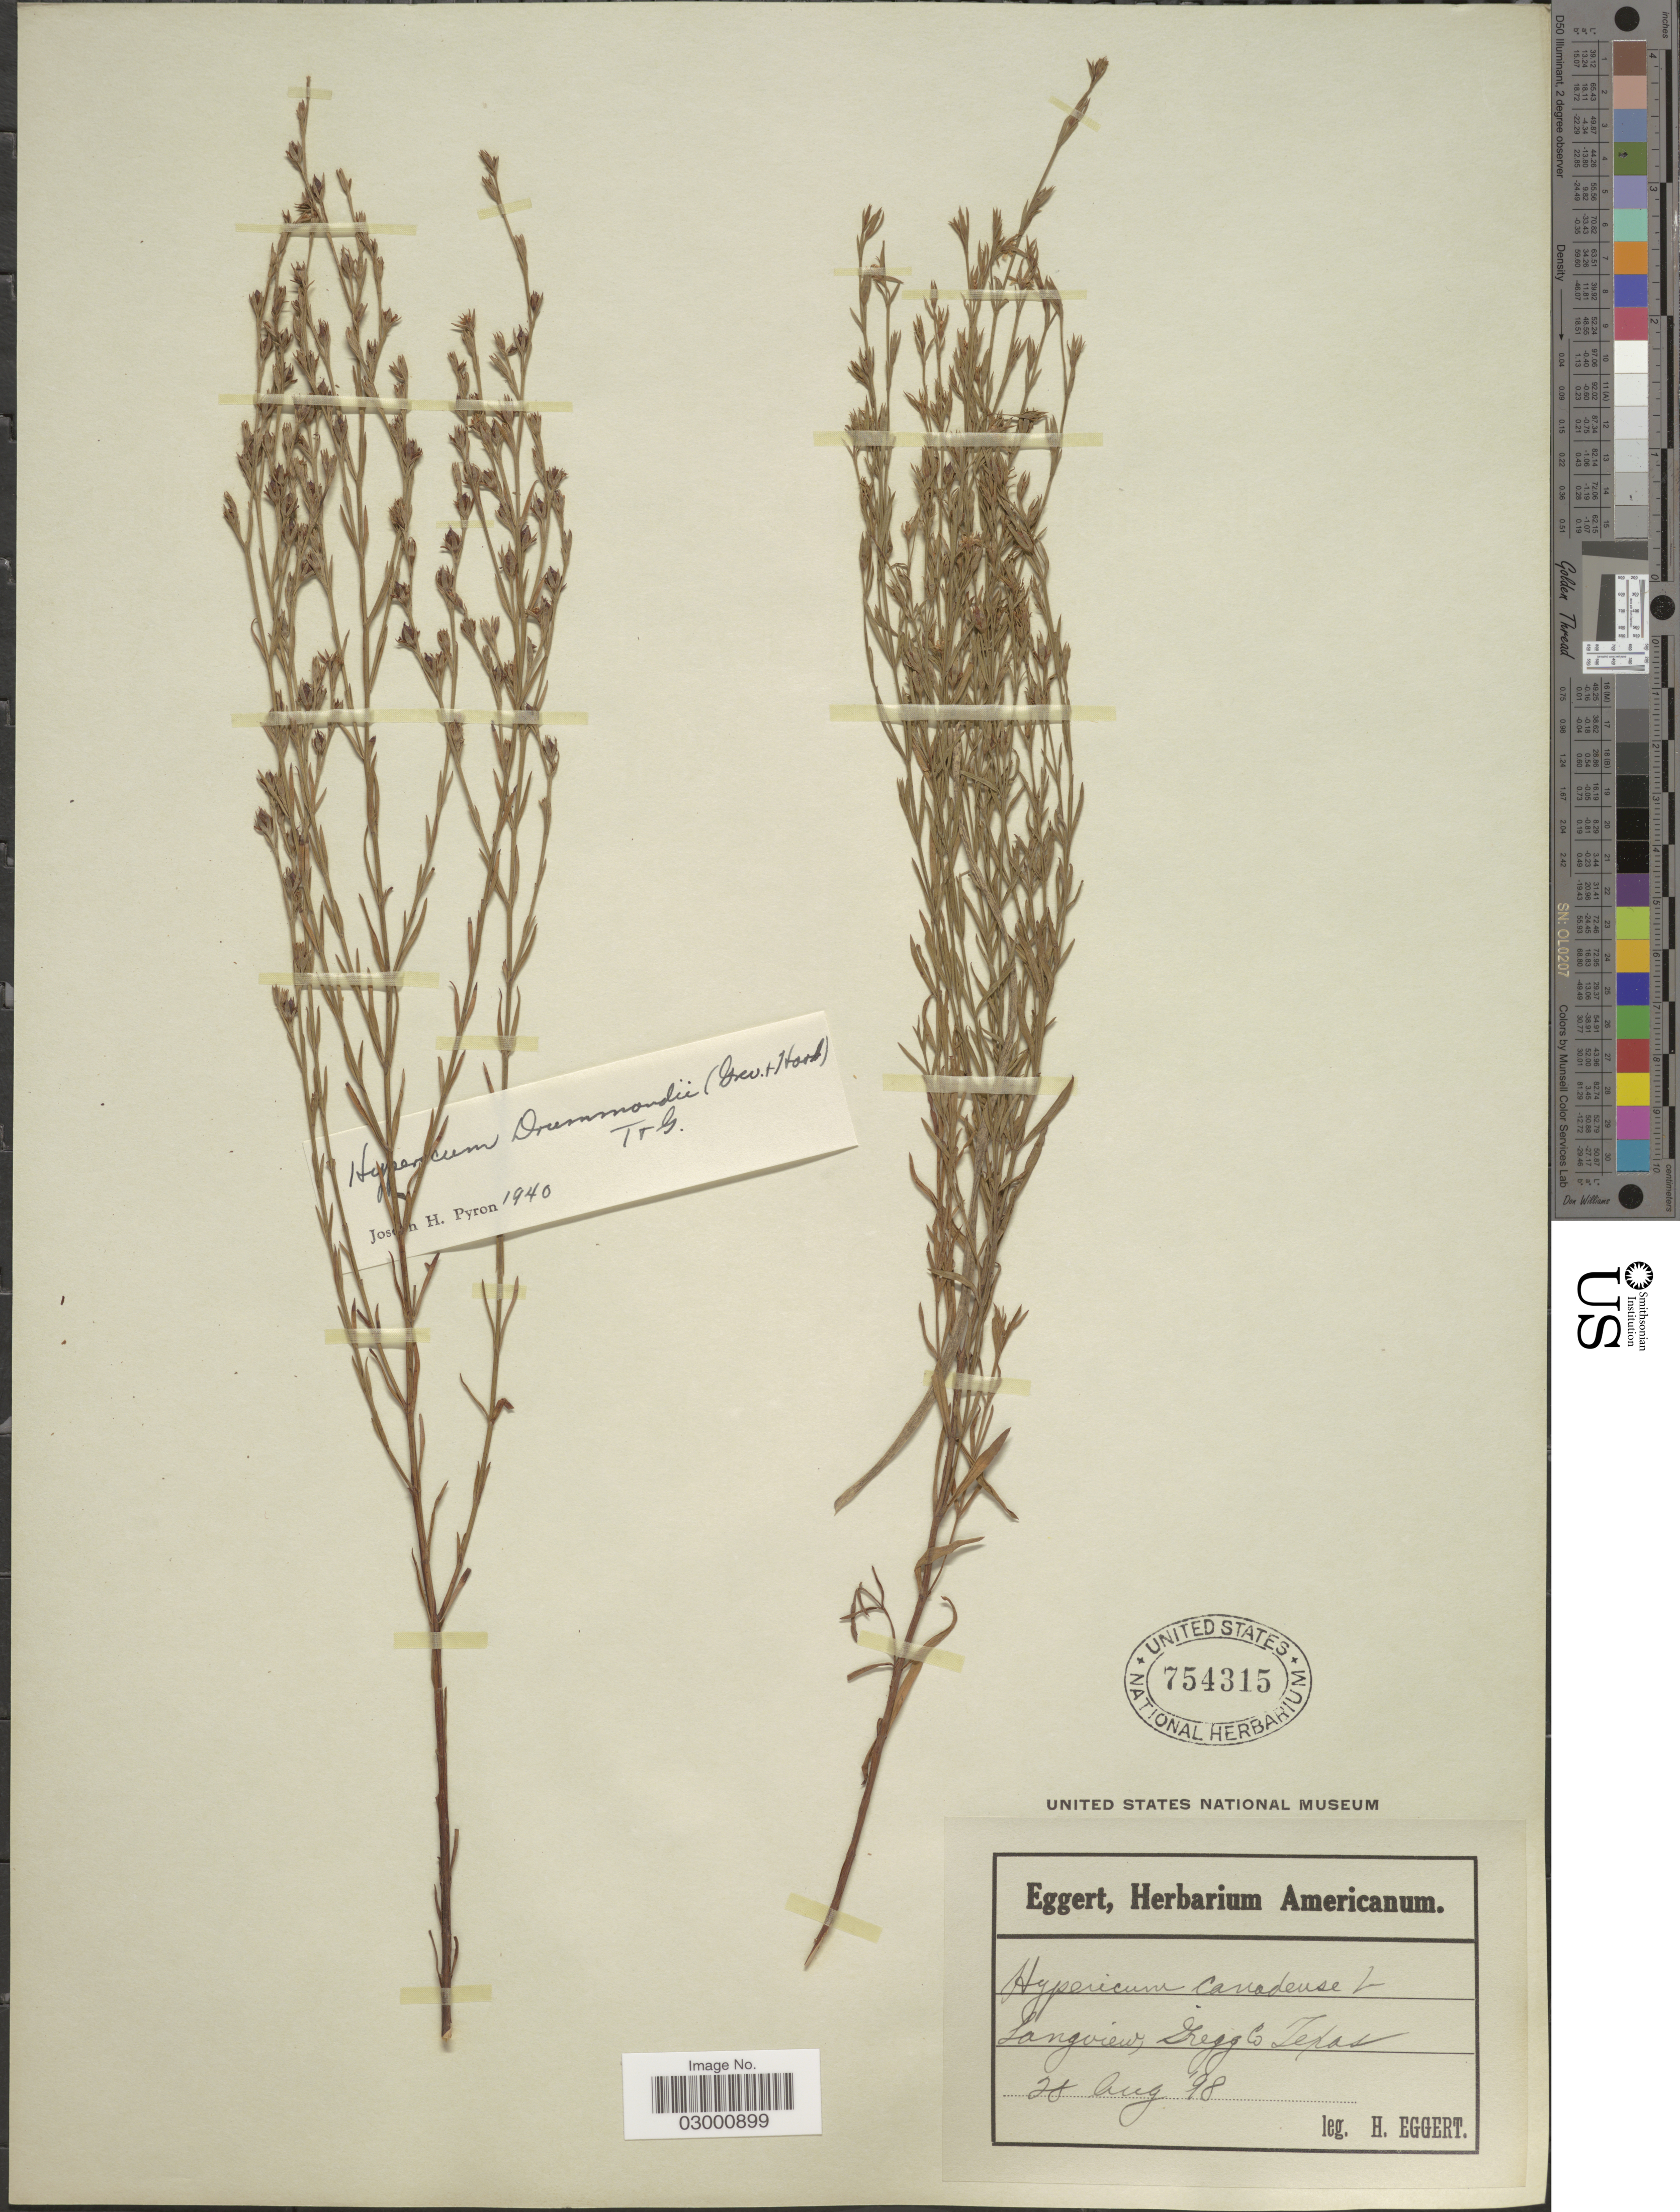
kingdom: Plantae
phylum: Tracheophyta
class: Magnoliopsida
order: Malpighiales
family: Hypericaceae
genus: Hypericum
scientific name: Hypericum drummondii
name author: (Grev. & Hook.) Torr. & A. Gray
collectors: H. Eggert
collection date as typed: Transcribed d/m/y: 28/8/98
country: United States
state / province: Texas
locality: Longview, Gregg Co.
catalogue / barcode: US 754315